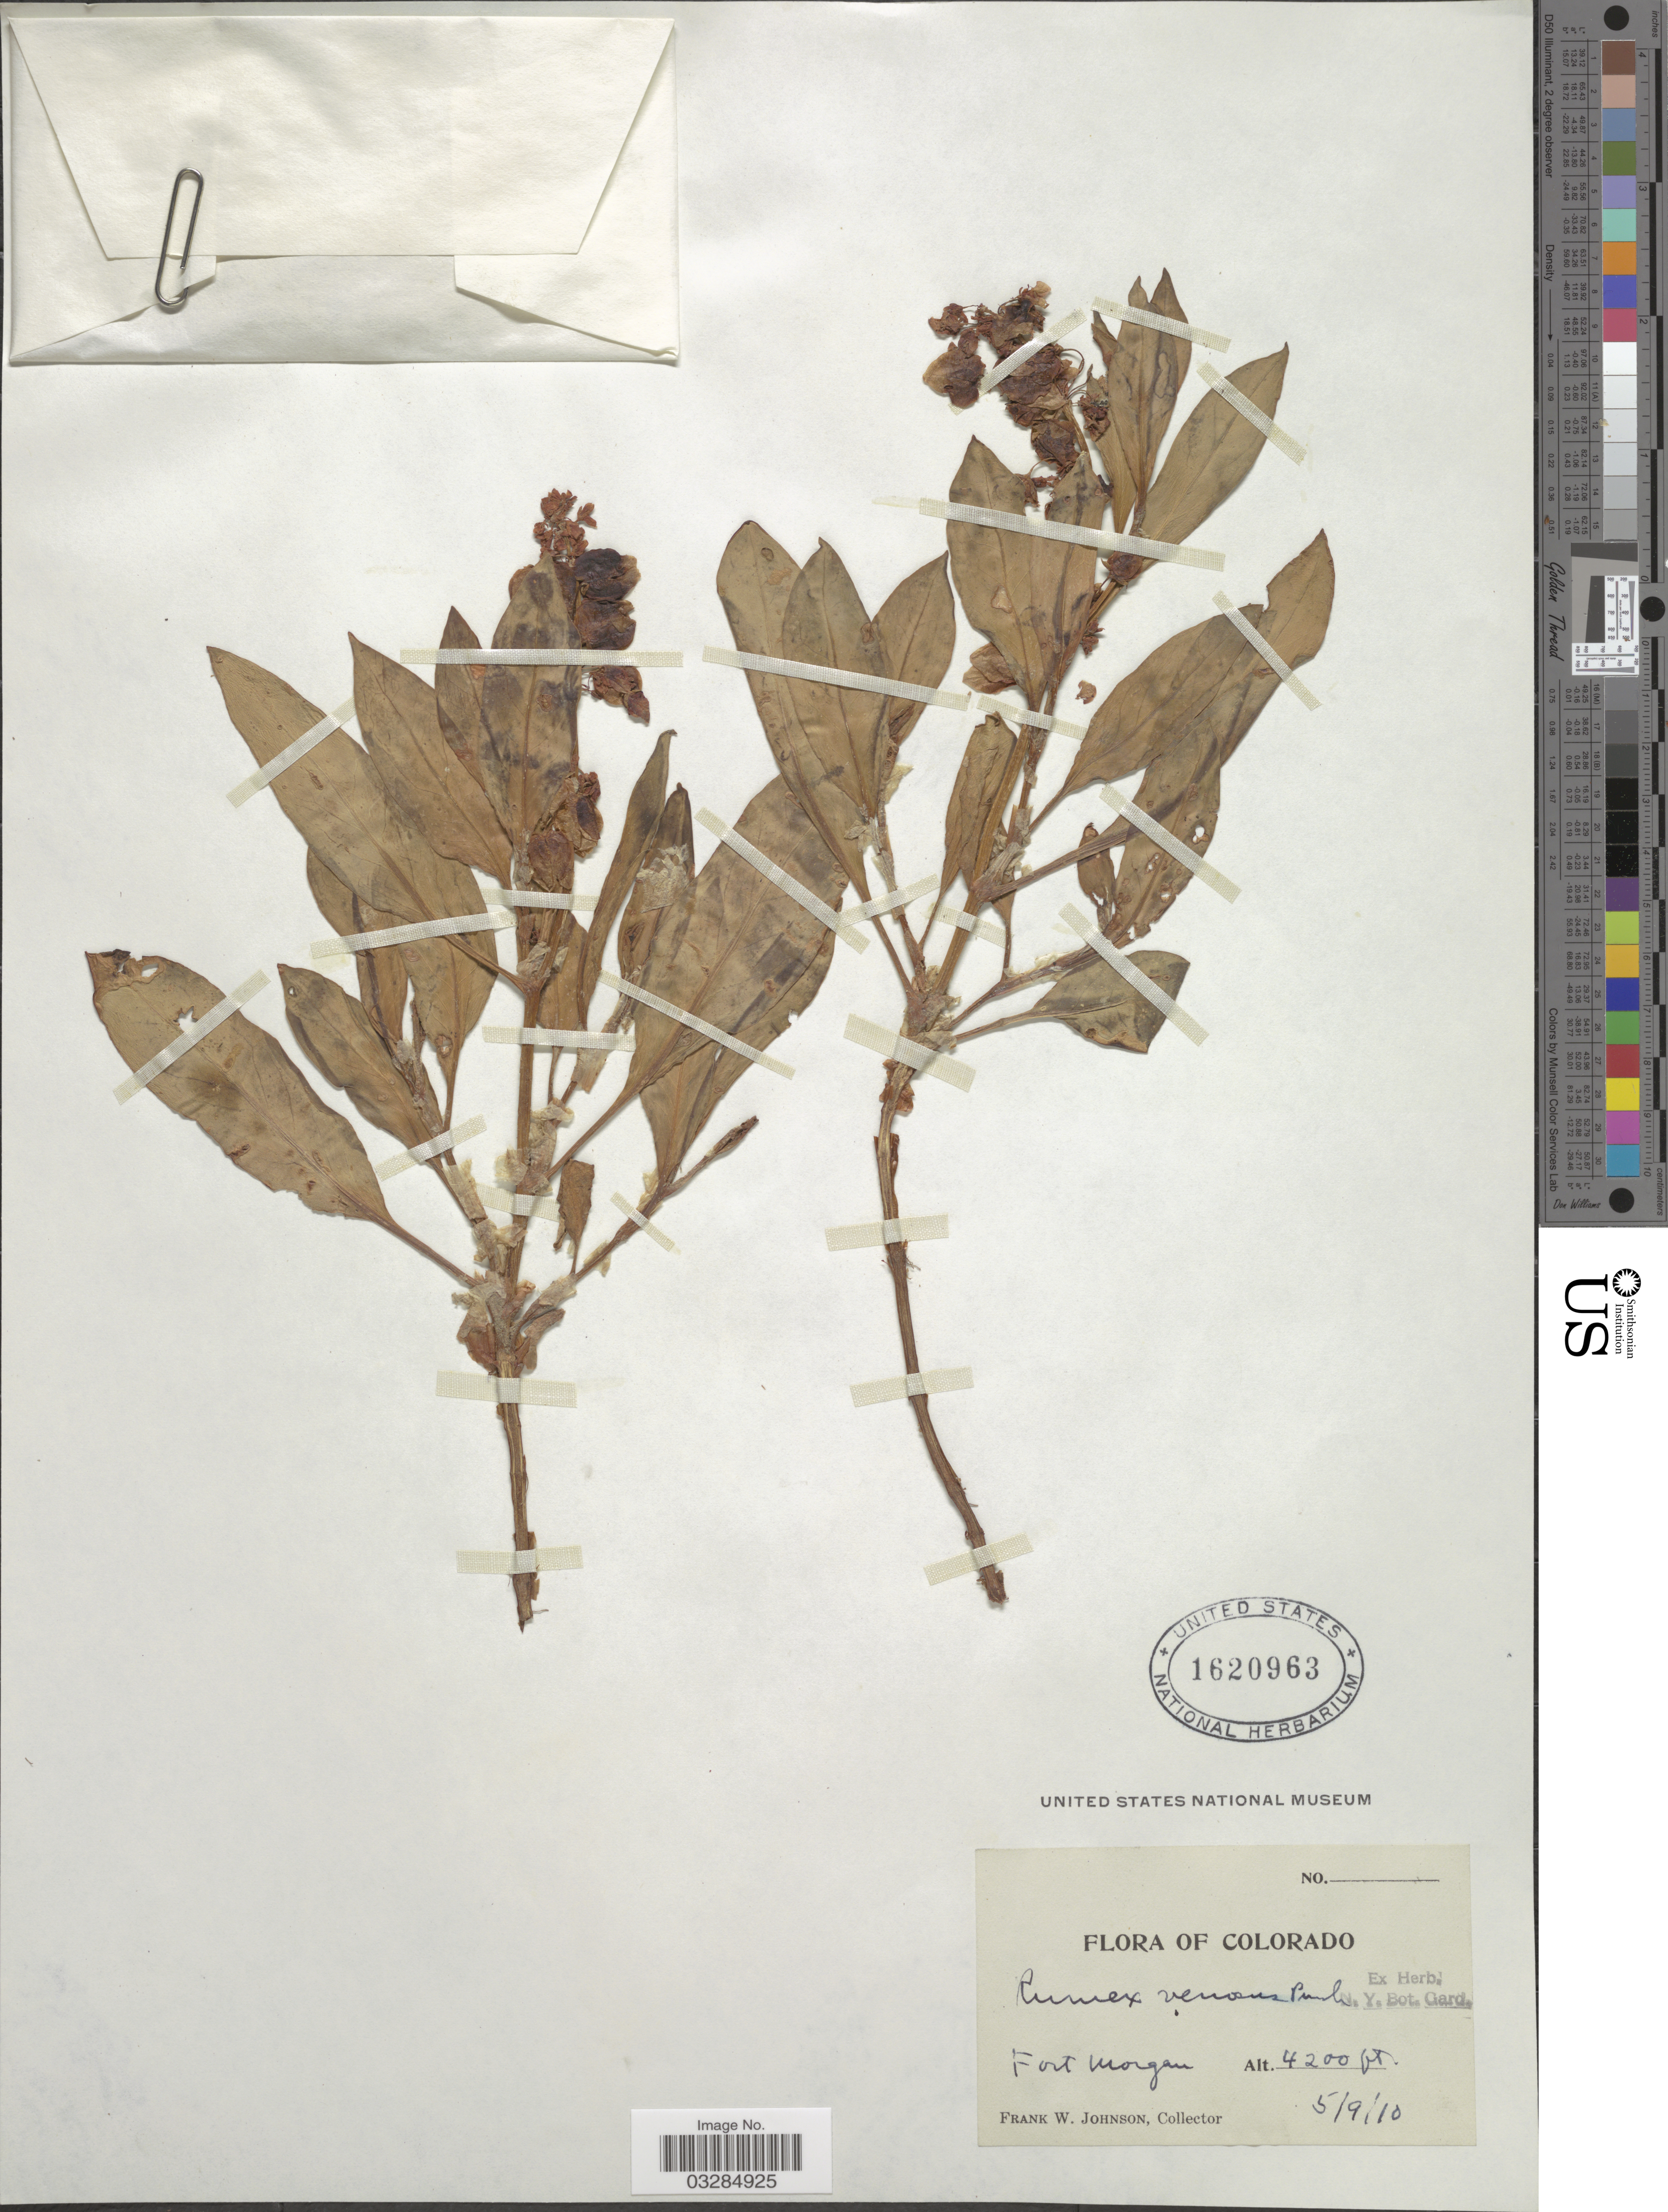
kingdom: Plantae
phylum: Tracheophyta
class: Magnoliopsida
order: Caryophyllales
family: Polygonaceae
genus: Rumex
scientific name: Rumex venosus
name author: Pursh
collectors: F. W. Johnson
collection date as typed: Transcribed d/m/y: 9/5/10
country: United States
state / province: Colorado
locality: Fort Morgan.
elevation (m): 1280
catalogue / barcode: US 1620963